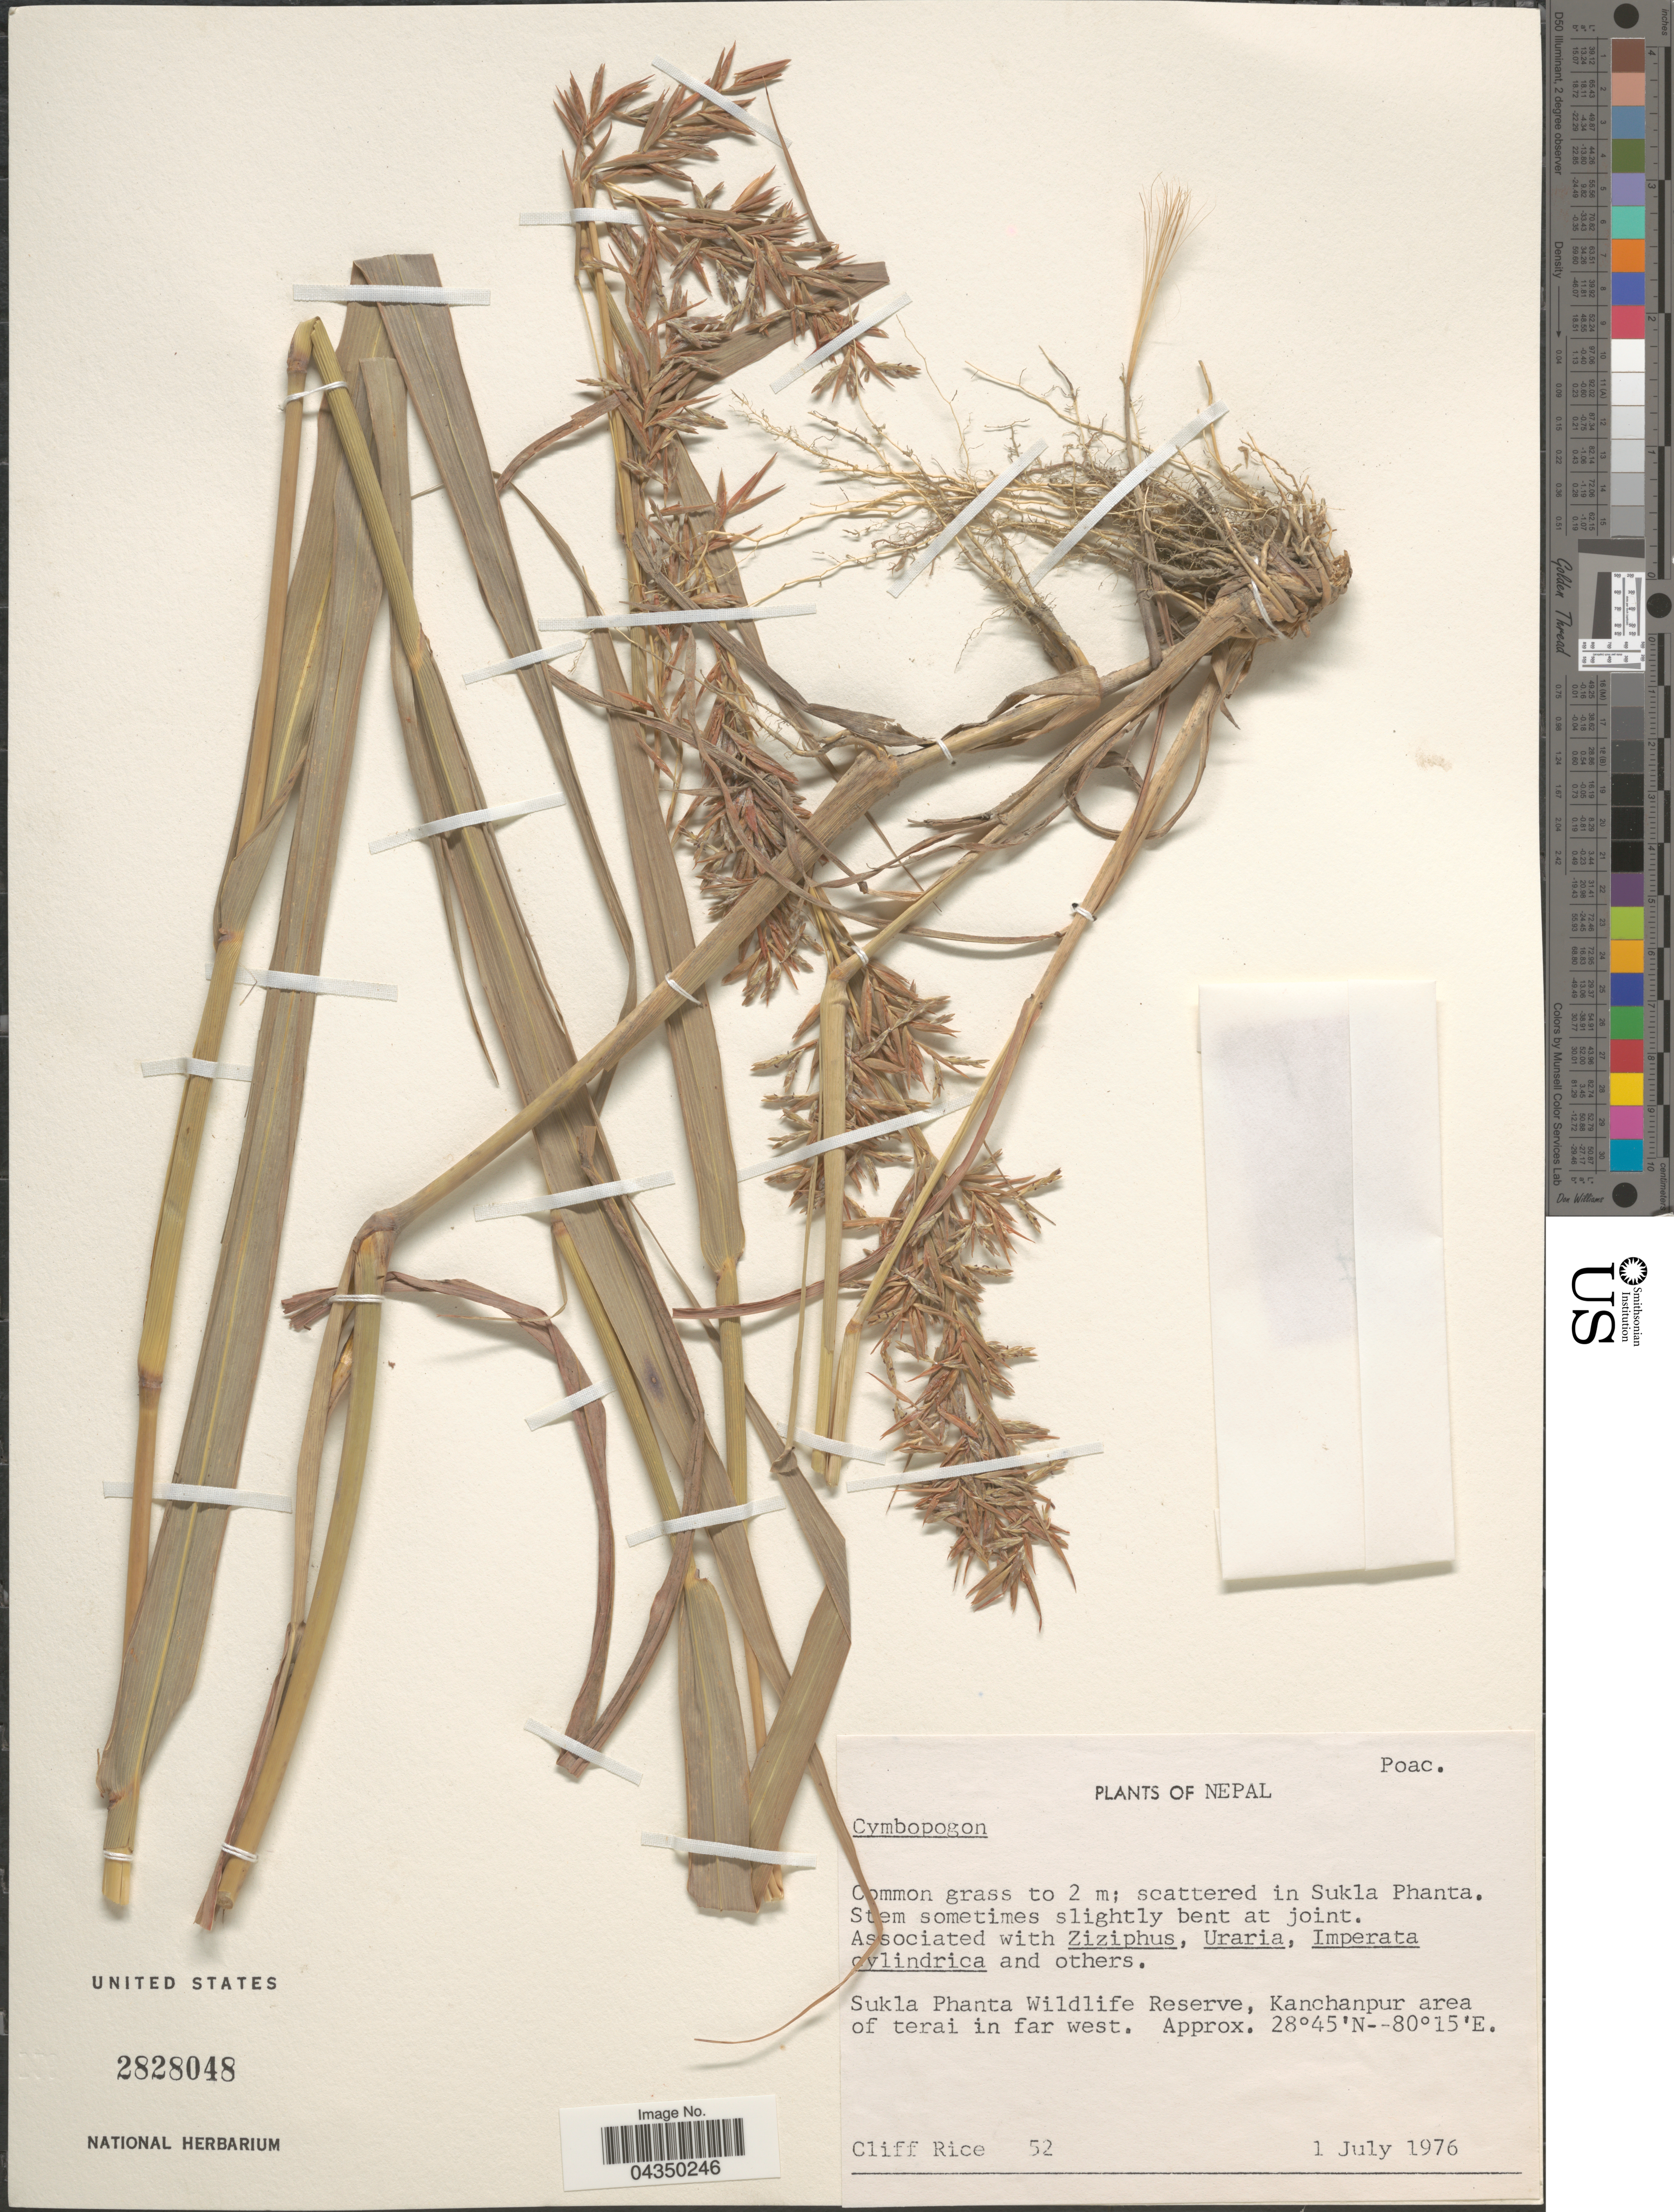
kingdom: Plantae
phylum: Tracheophyta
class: Liliopsida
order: Poales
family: Poaceae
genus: Cymbopogon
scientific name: Cymbopogon sp.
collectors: C. Rice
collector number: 52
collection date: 1976-07-01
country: Nepal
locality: In Sukla Phanta. Sukla Phanta Wildlife Reserve, Kanchanpur area of terai in far west.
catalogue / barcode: US 2828048